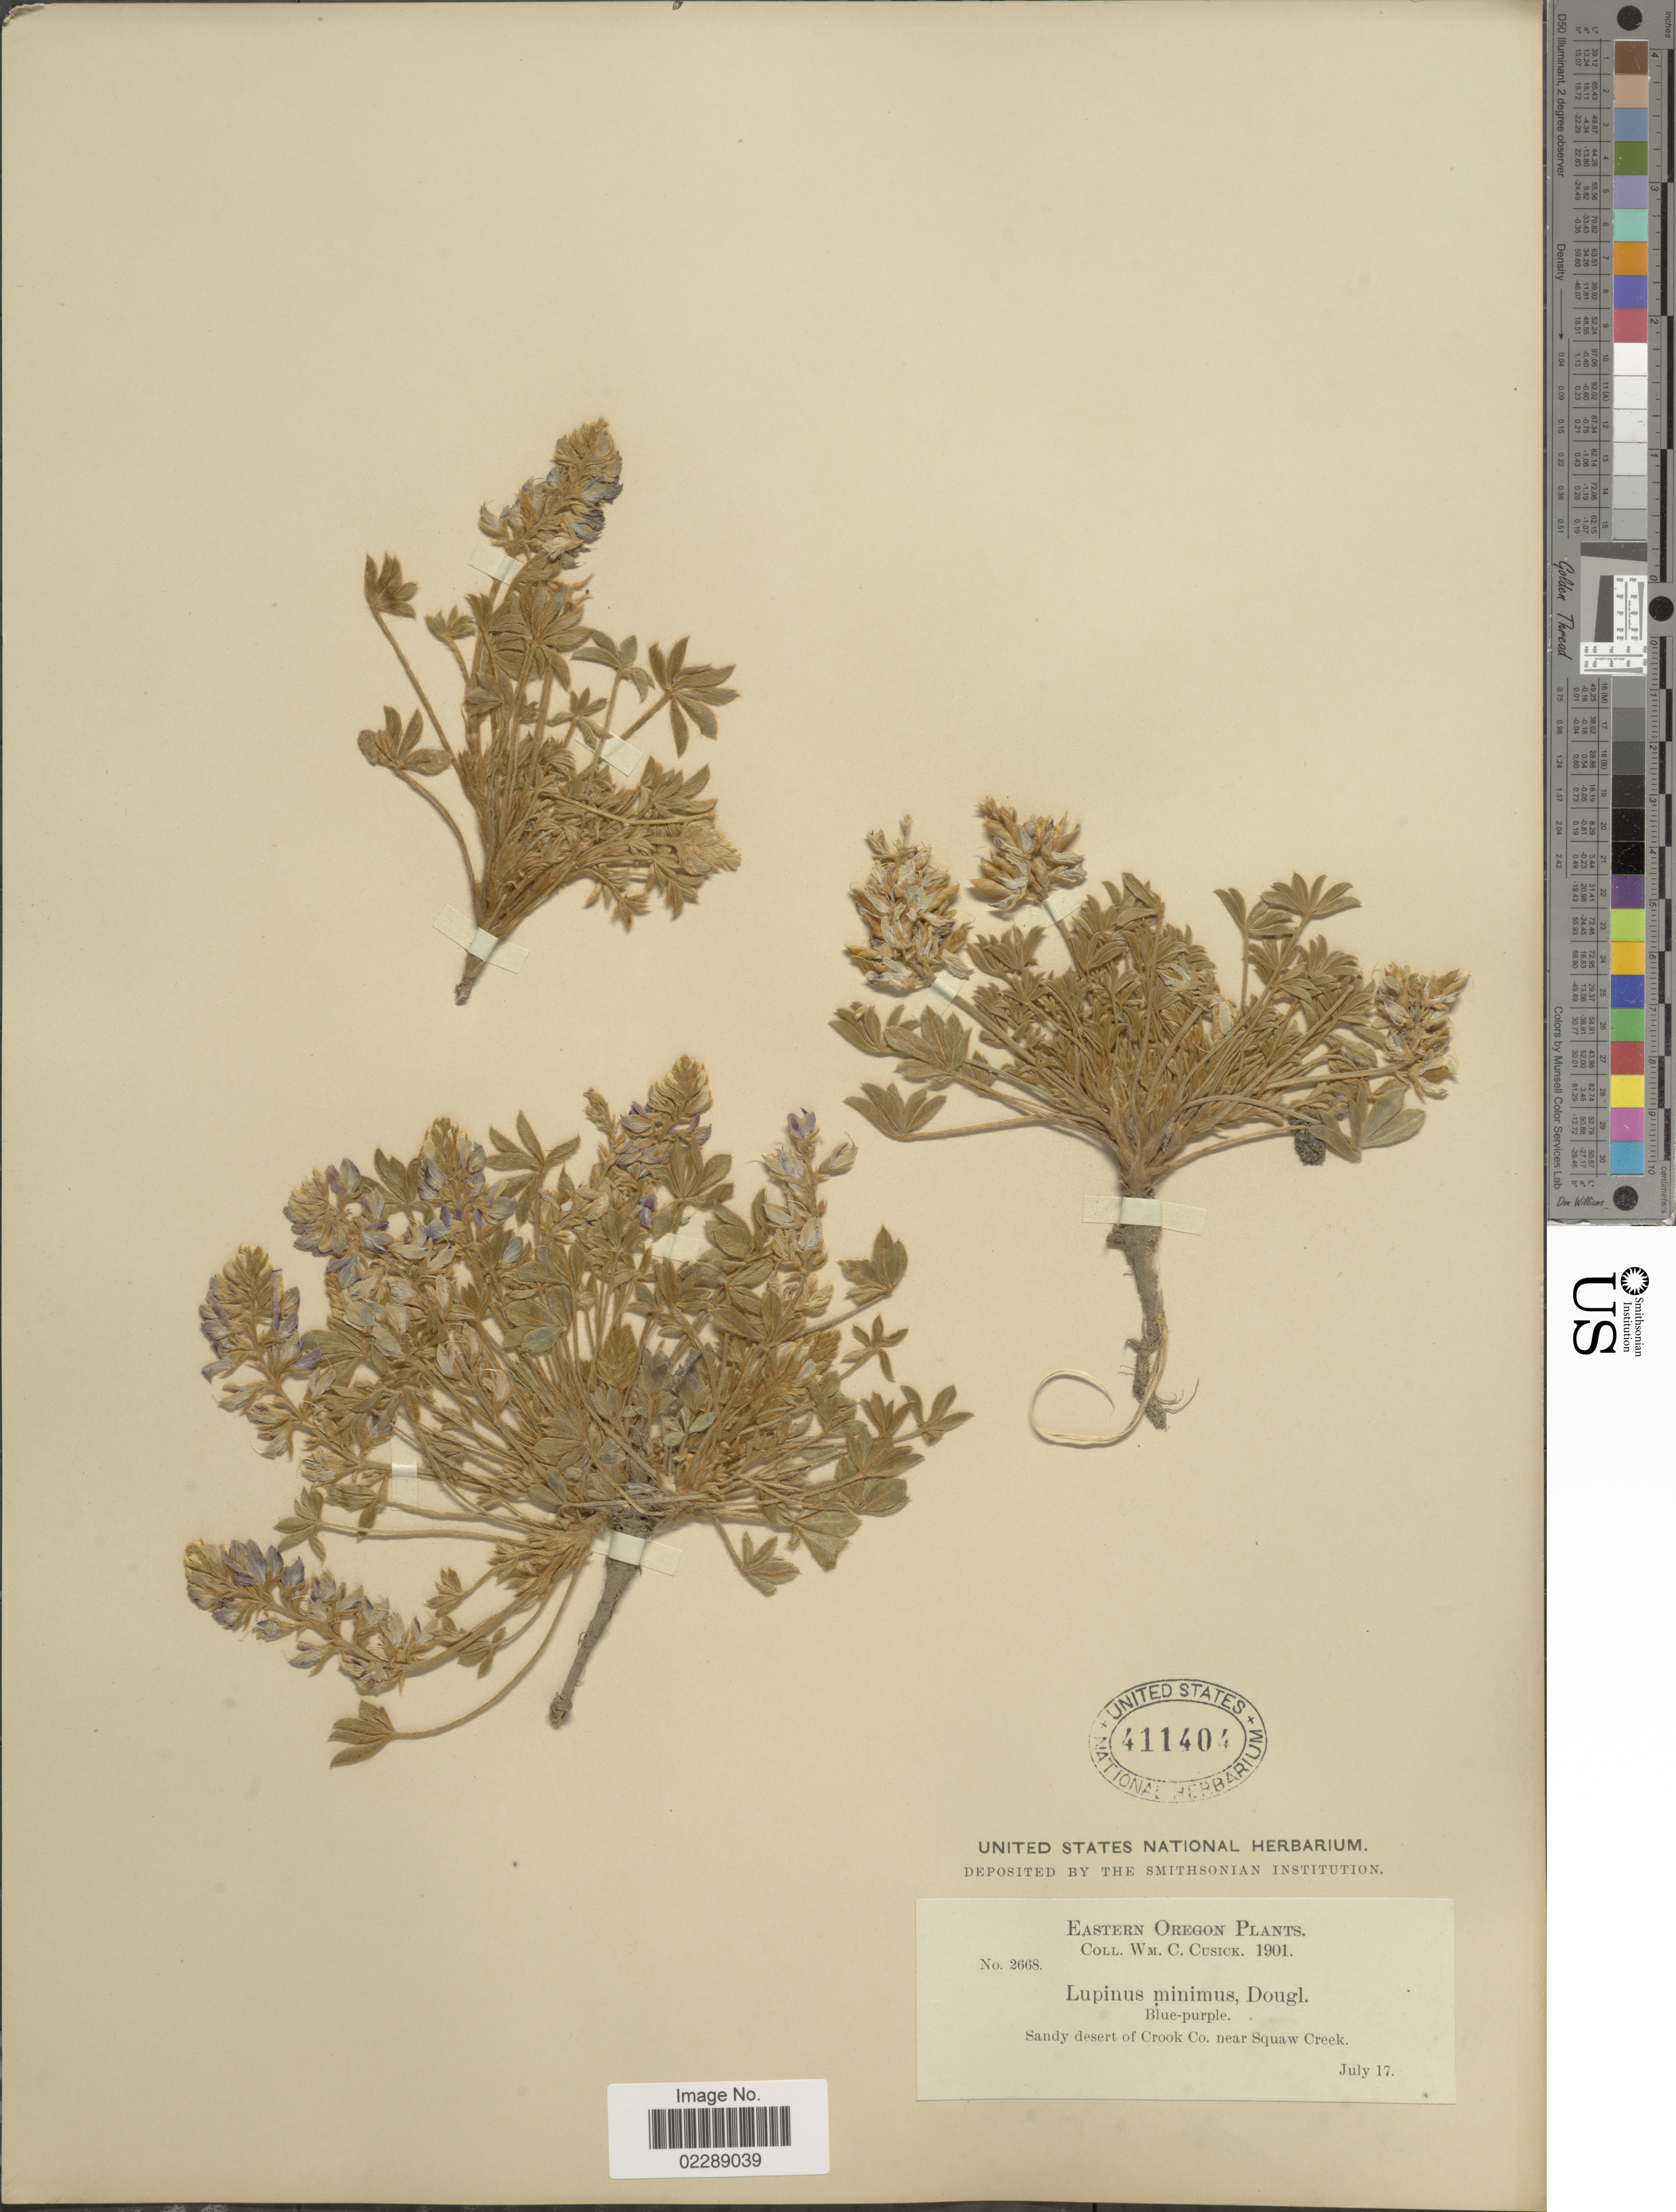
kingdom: Plantae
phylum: Tracheophyta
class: Magnoliopsida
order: Fabales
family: Fabaceae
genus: Lupinus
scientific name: Lupinus sellulus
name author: Kellogg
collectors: W. C. Cusick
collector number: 2668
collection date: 1901-07-17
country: United States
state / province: Oregon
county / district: Crook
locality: Eastern Oregon, Sandy desert of Crook Co., near Squaw Creek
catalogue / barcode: US 411404